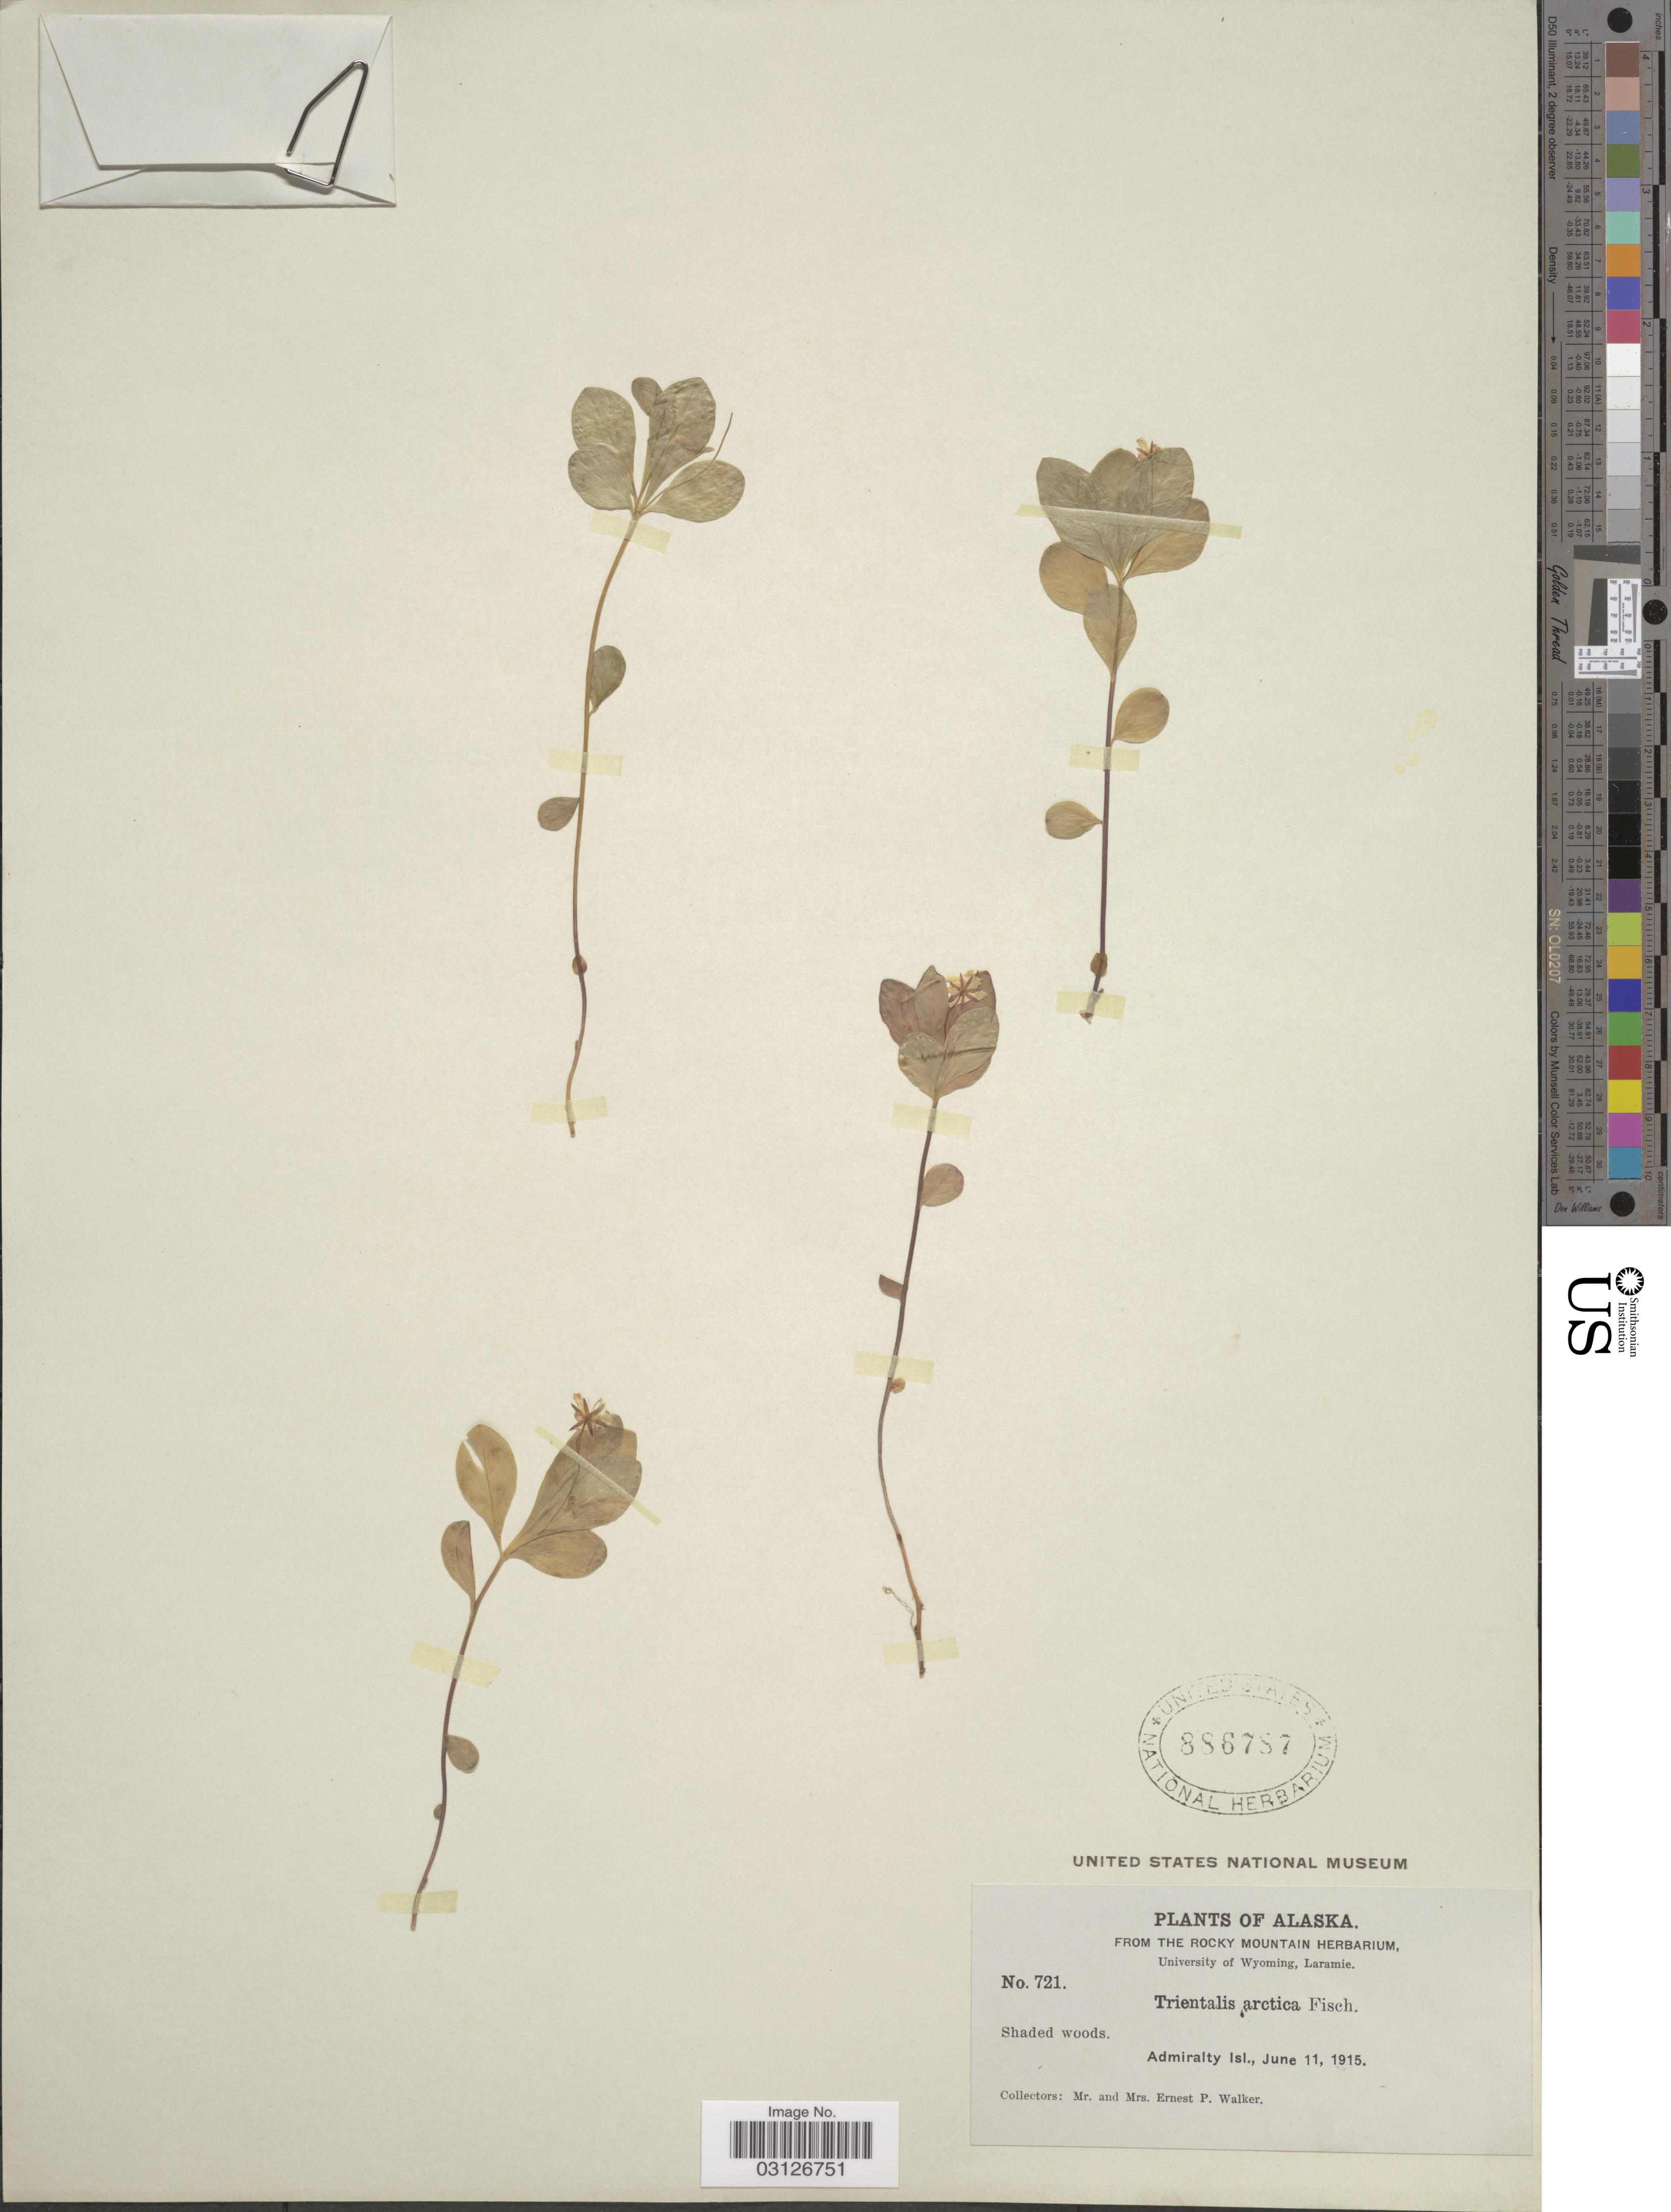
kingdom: Plantae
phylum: Tracheophyta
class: Magnoliopsida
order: Ericales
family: Primulaceae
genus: Trientalis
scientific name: Trientalis europaea subsp. arctica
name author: (Fisch. ex Hook.) Hultén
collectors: E. P. Walker & E. Walker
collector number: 721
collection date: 1915-06-11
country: United States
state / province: Alaska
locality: Admiralty Isl.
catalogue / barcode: US 886787